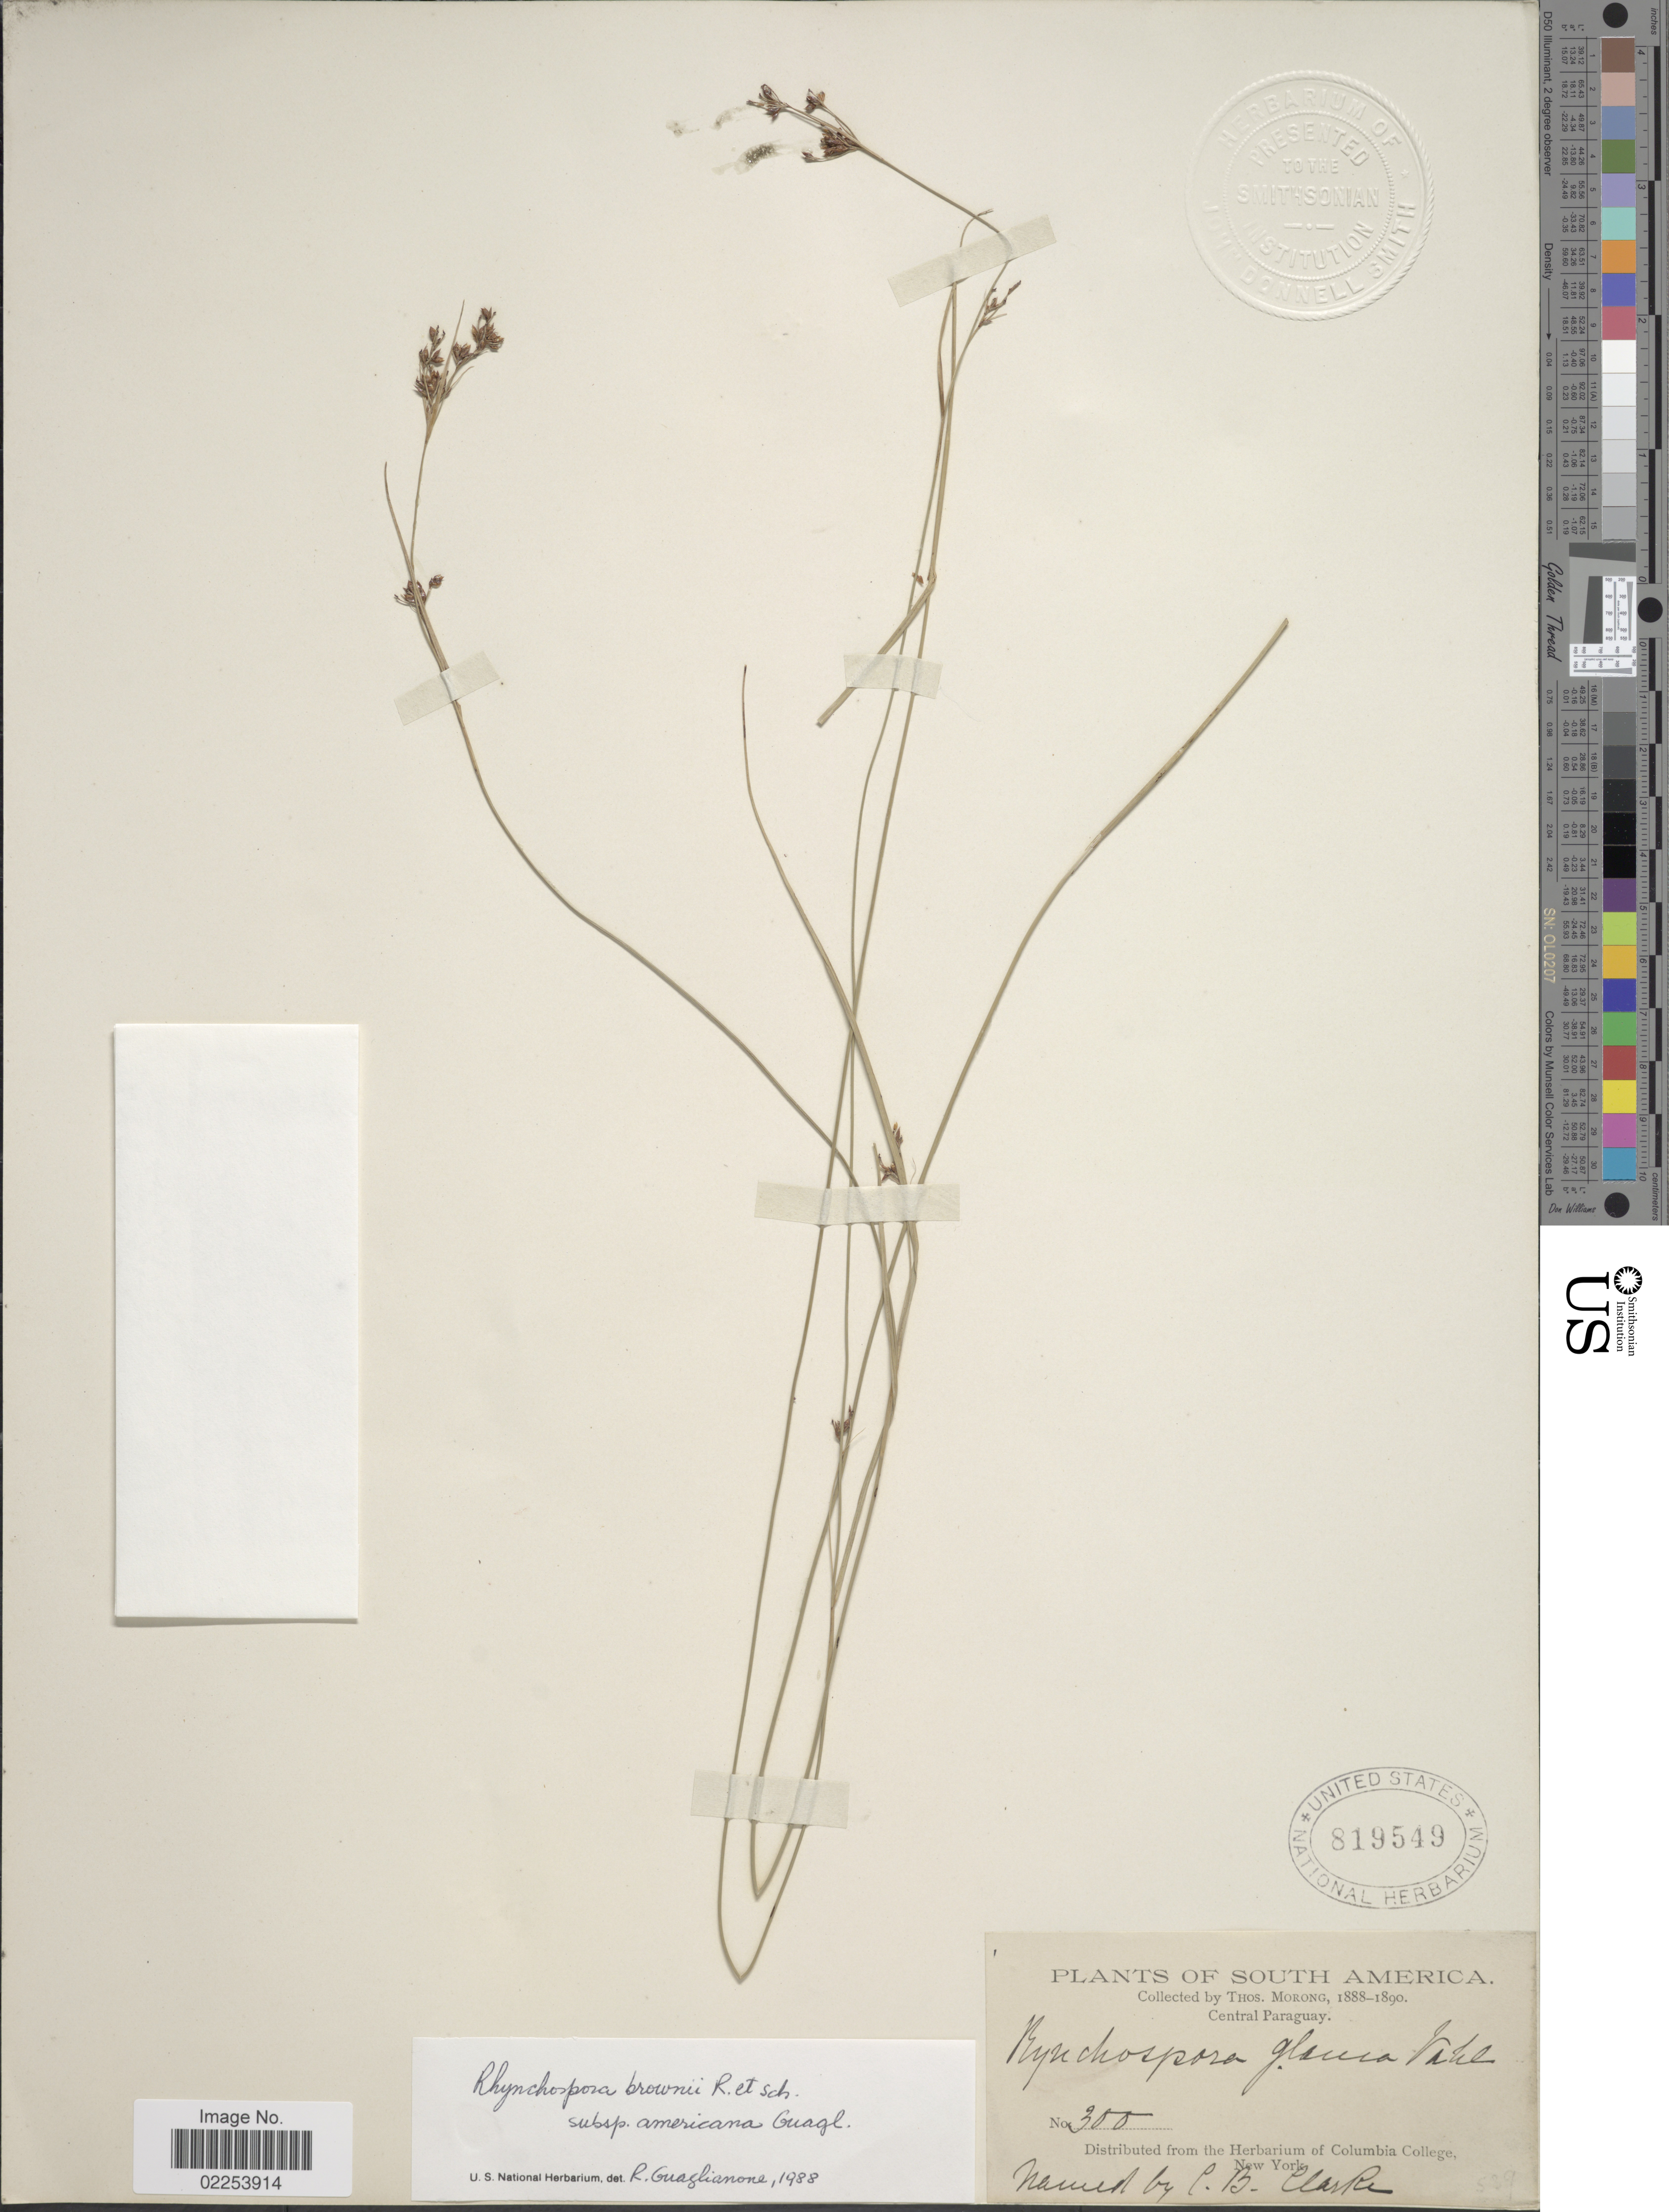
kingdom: Plantae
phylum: Tracheophyta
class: Liliopsida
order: Poales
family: Cyperaceae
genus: Rhynchospora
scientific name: Rhynchospora brownii subsp. americana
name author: Guagl.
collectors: ex herb. T. Morong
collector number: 300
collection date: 1888/1890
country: Paraguay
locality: Central Paraguay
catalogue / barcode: US 819549